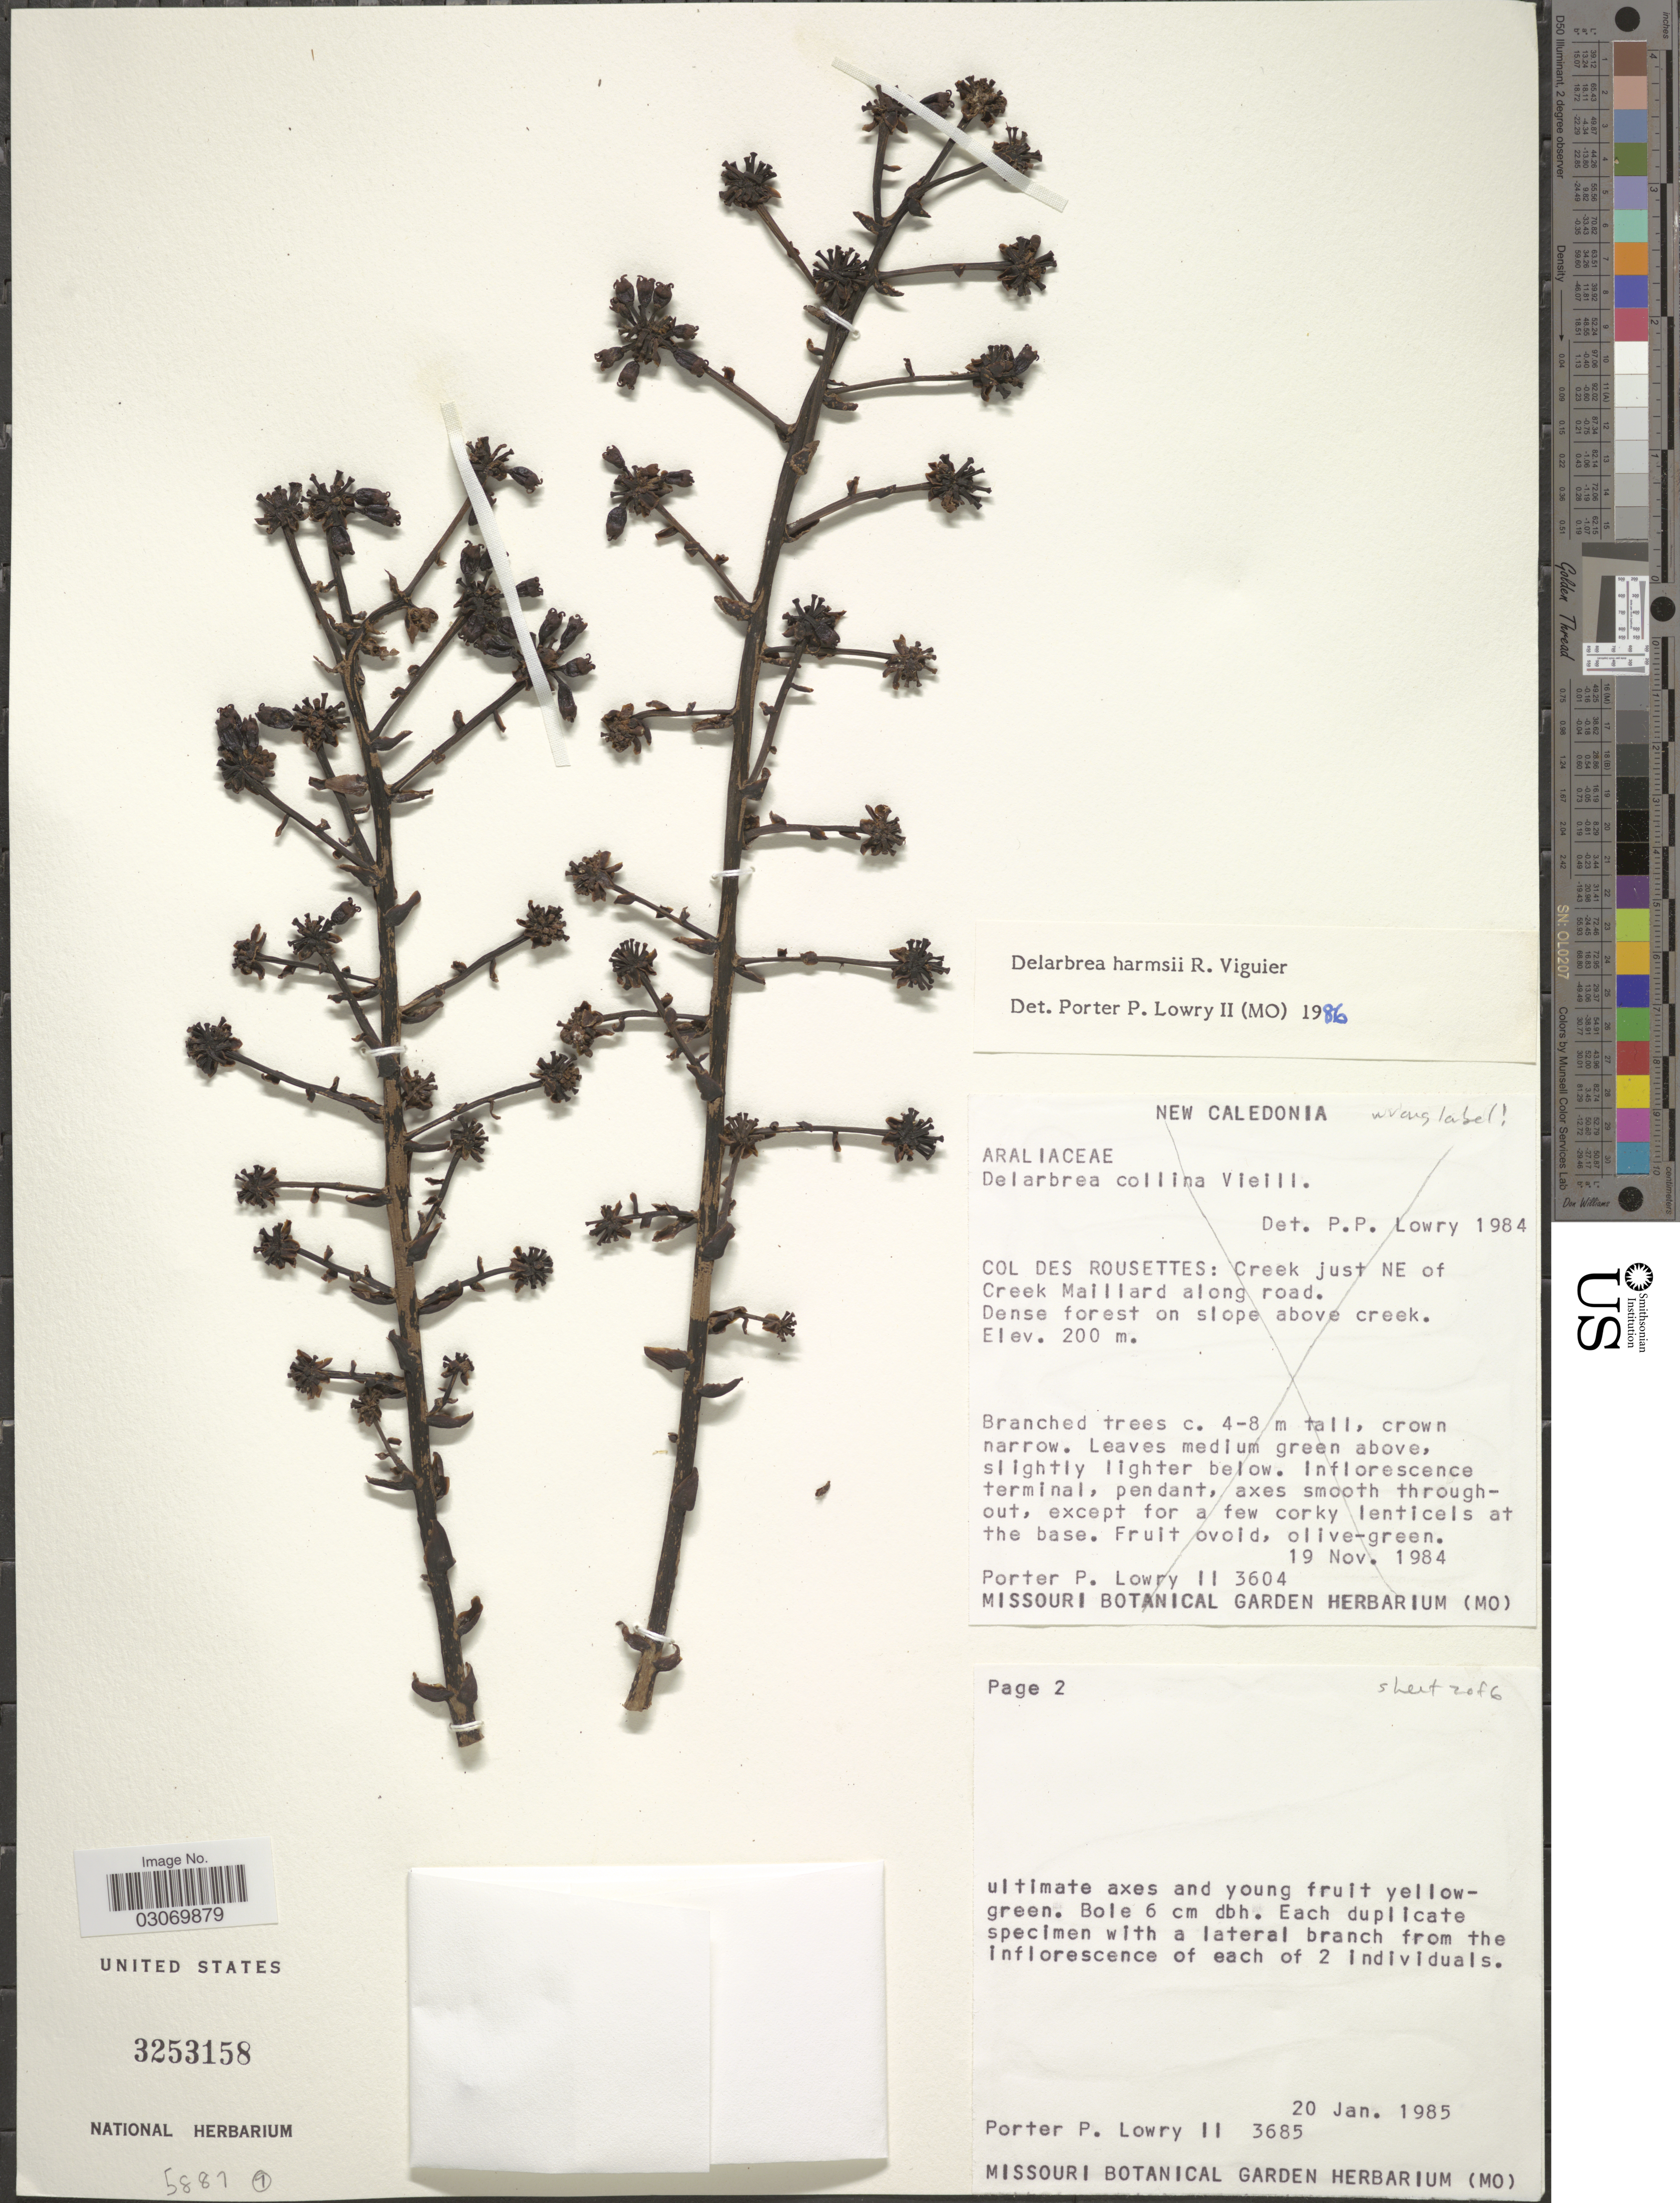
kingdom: Plantae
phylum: Tracheophyta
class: Magnoliopsida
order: Apiales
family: Myodocarpaceae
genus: Delarbrea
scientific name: Delarbrea harmsii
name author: R. Vig.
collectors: P. P. Lowry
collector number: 3685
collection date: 1985-01-20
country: New Caledonia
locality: Col Des Rousettes: Creek just NE of Creek Maillard along road, Dense forest on slope above creek.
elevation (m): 200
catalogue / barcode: US 3253158